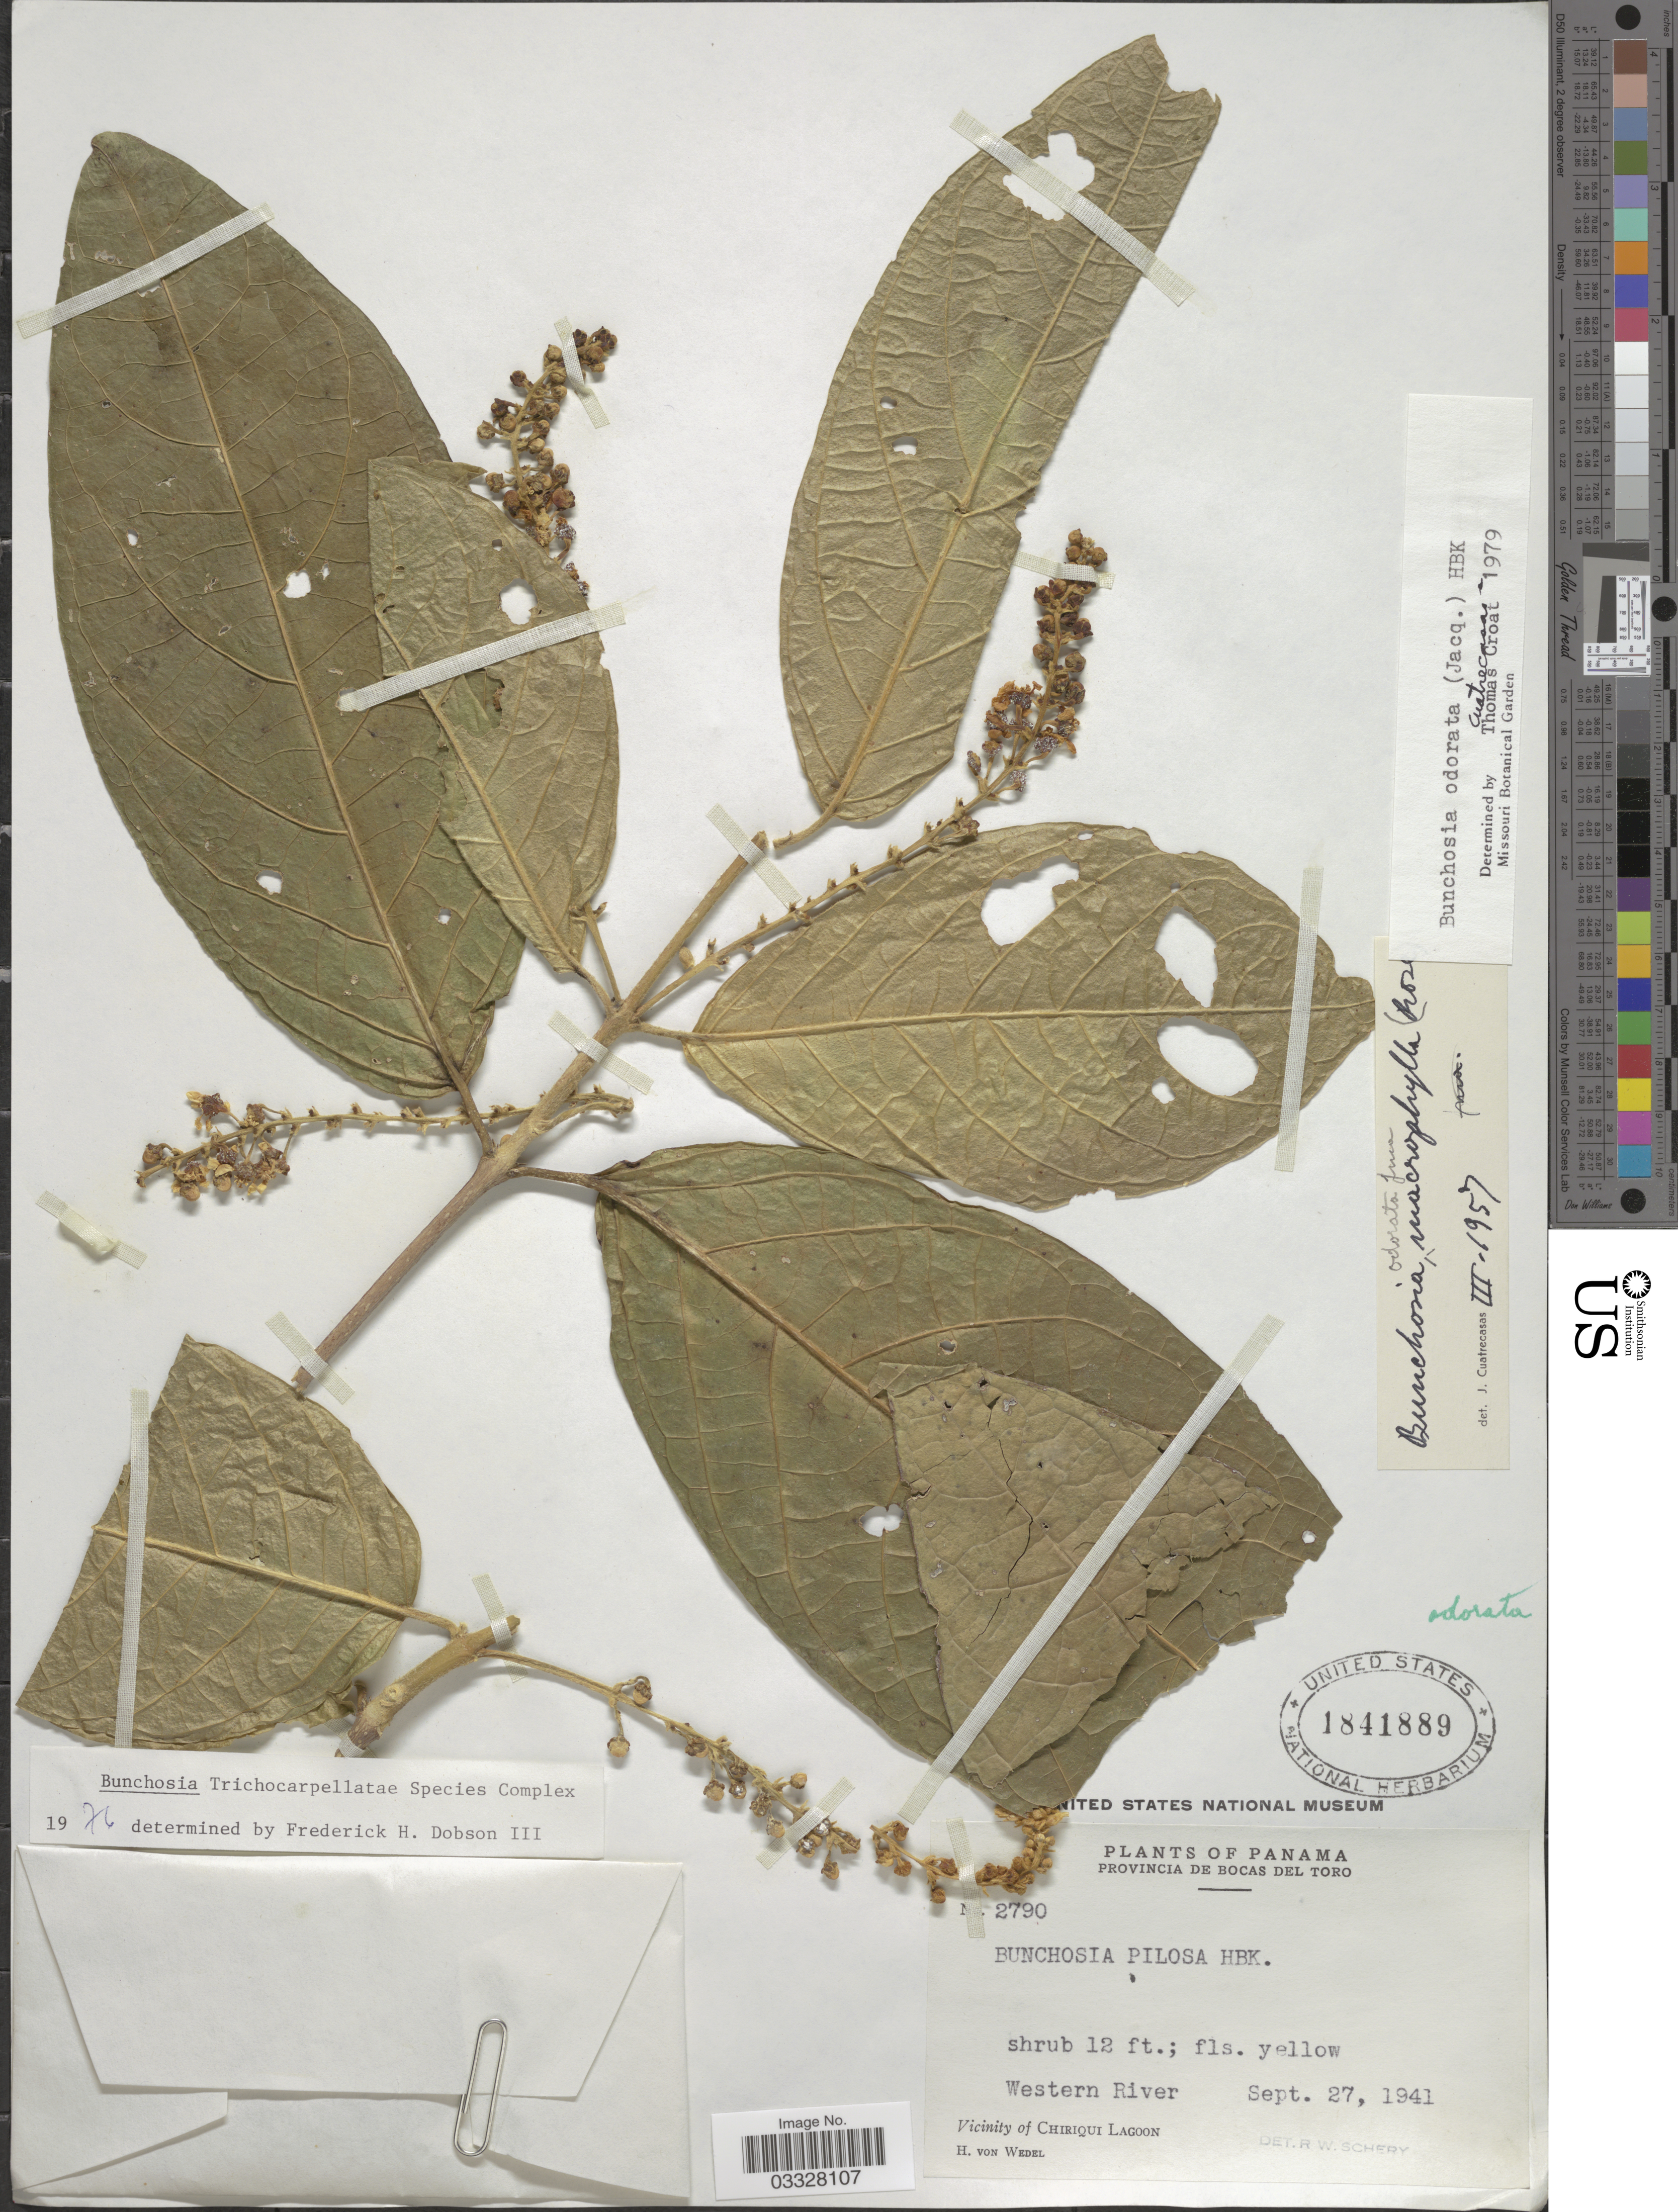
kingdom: Plantae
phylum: Tracheophyta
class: Magnoliopsida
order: Malpighiales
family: Malpighiaceae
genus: Bunchosia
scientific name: Bunchosia odorata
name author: (Jacq.) DC.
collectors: H. von Wedel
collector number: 2790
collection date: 1941-09-27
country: Panama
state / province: Bocas del Toro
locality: Western River, Vicinity of Chiriqui Lagoon.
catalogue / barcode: US 1841889